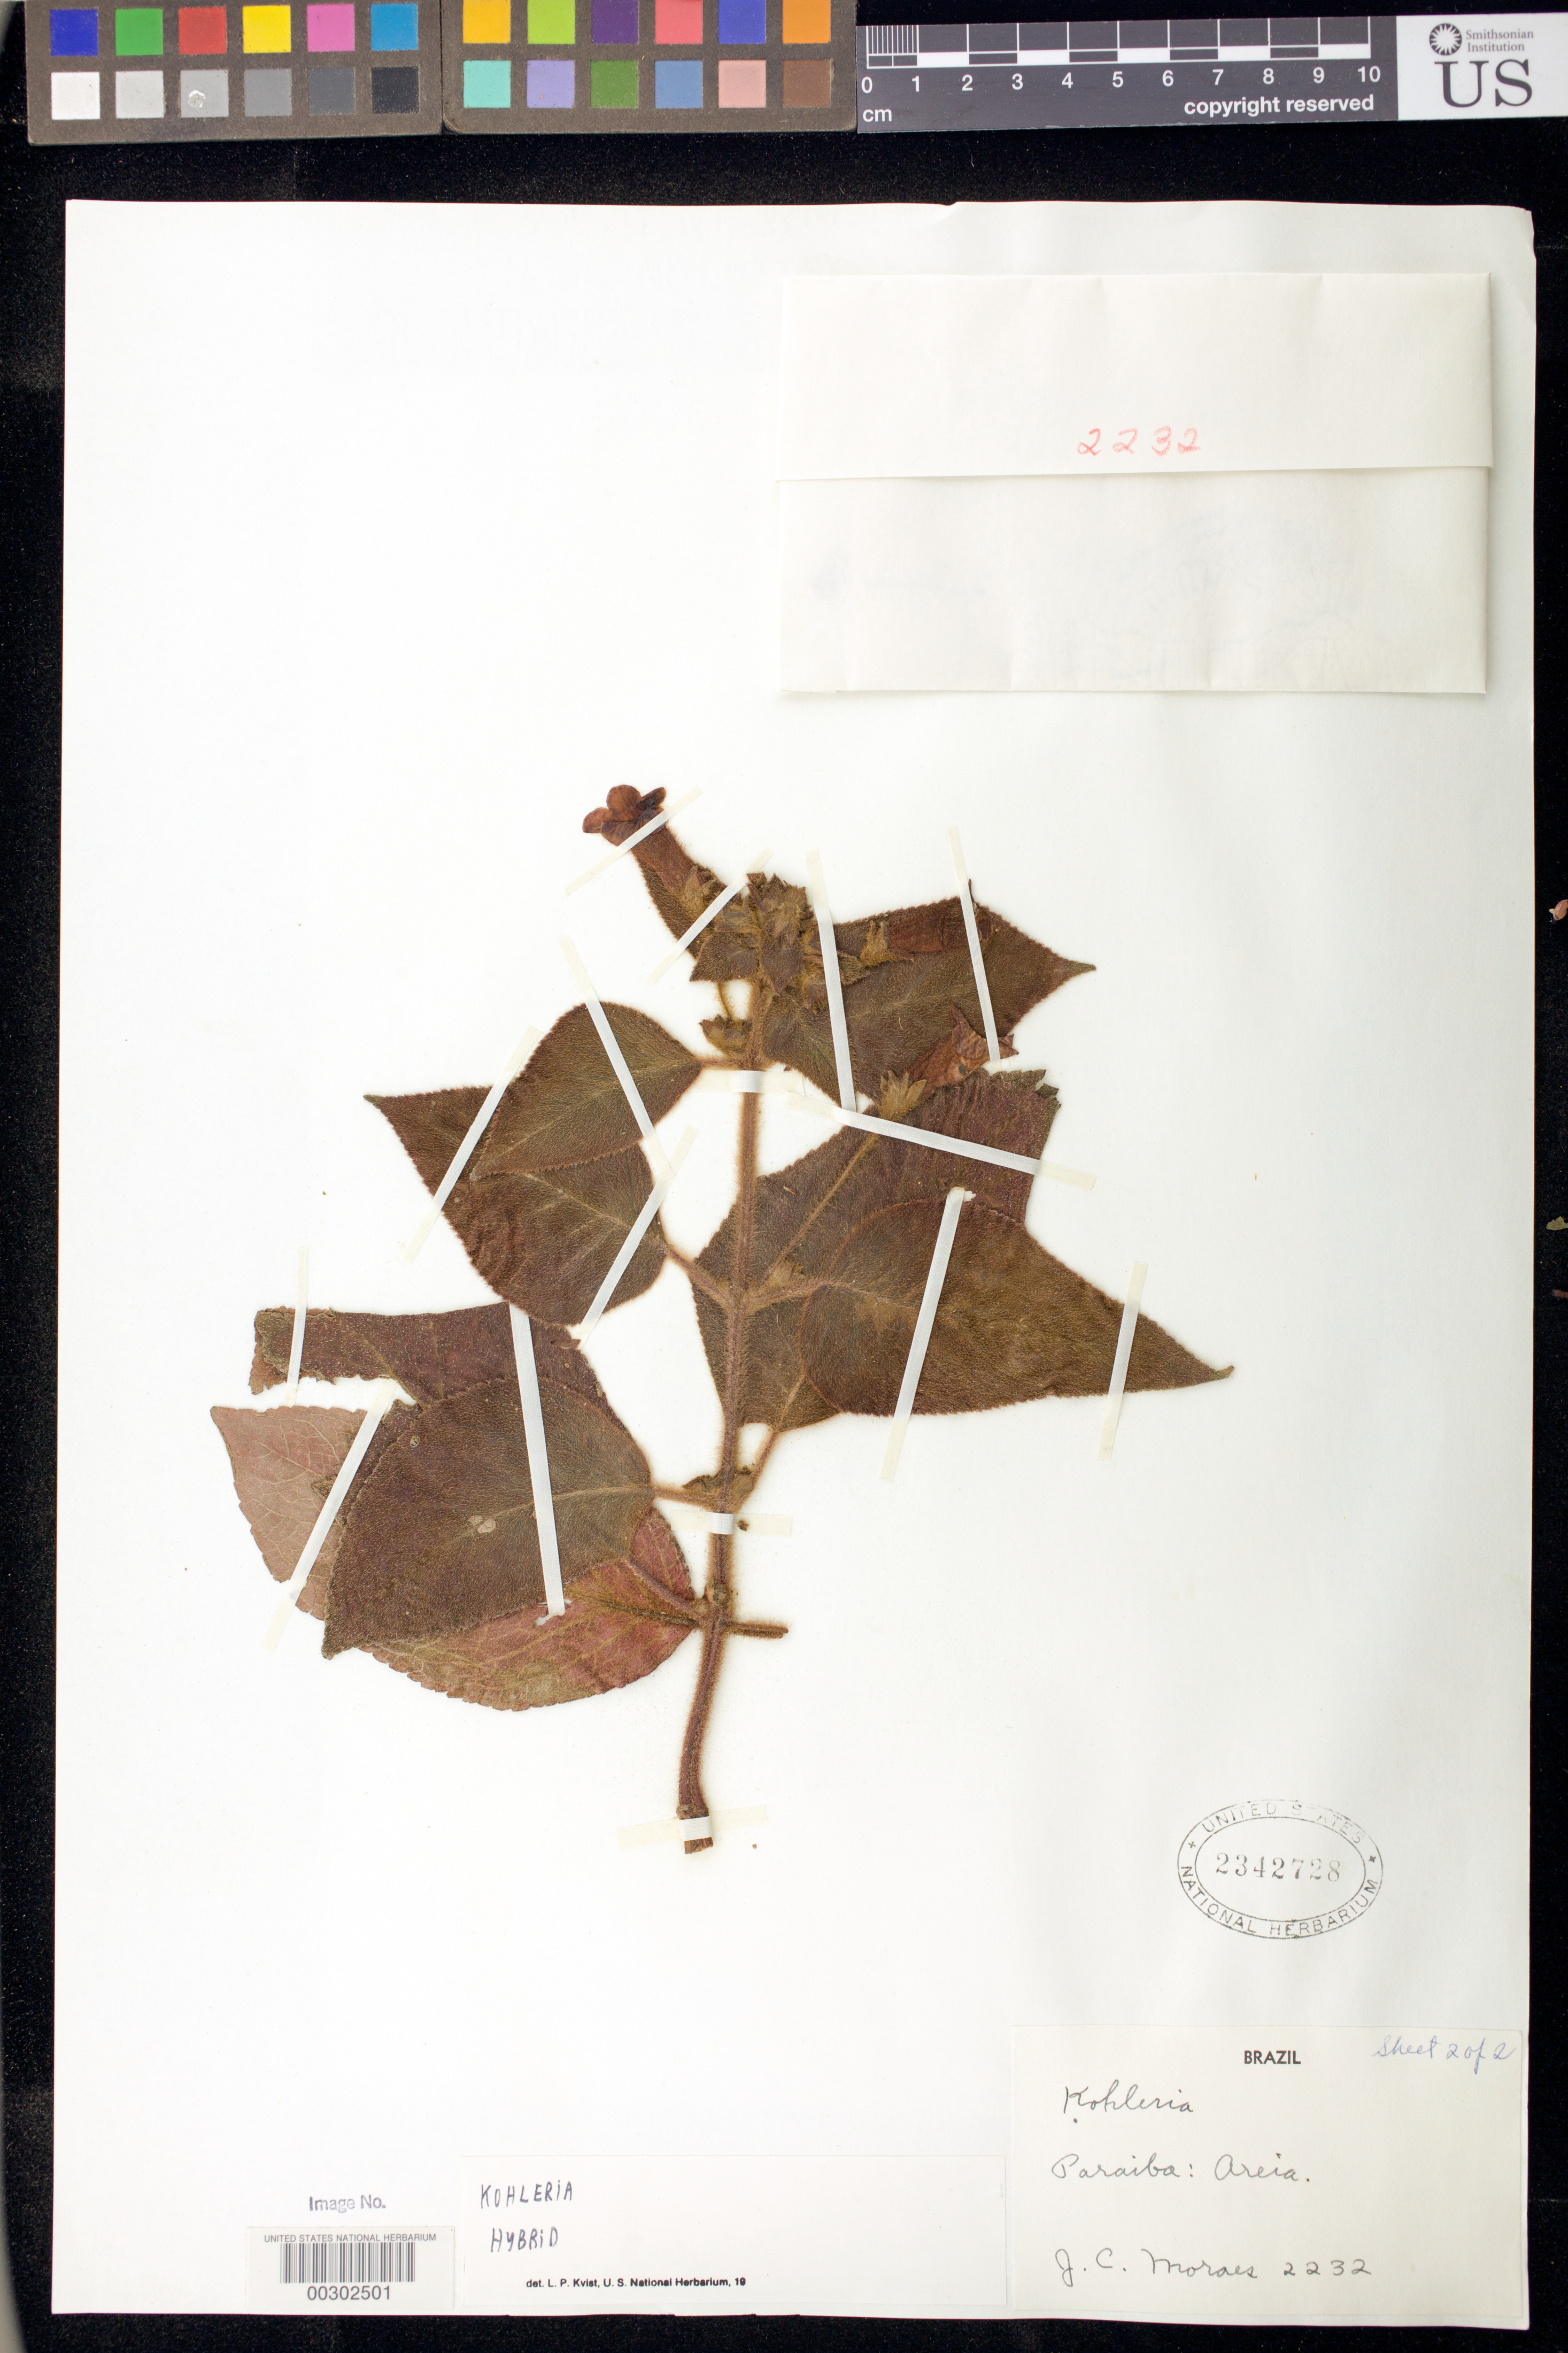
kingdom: Plantae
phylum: Tracheophyta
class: Magnoliopsida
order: Lamiales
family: Gesneriaceae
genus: Kohleria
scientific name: Kohleria hybrid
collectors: J. Moraes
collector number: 2232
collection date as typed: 18 Aug 1959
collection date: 1959-08-18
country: Brazil (?)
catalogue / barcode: US 2342728